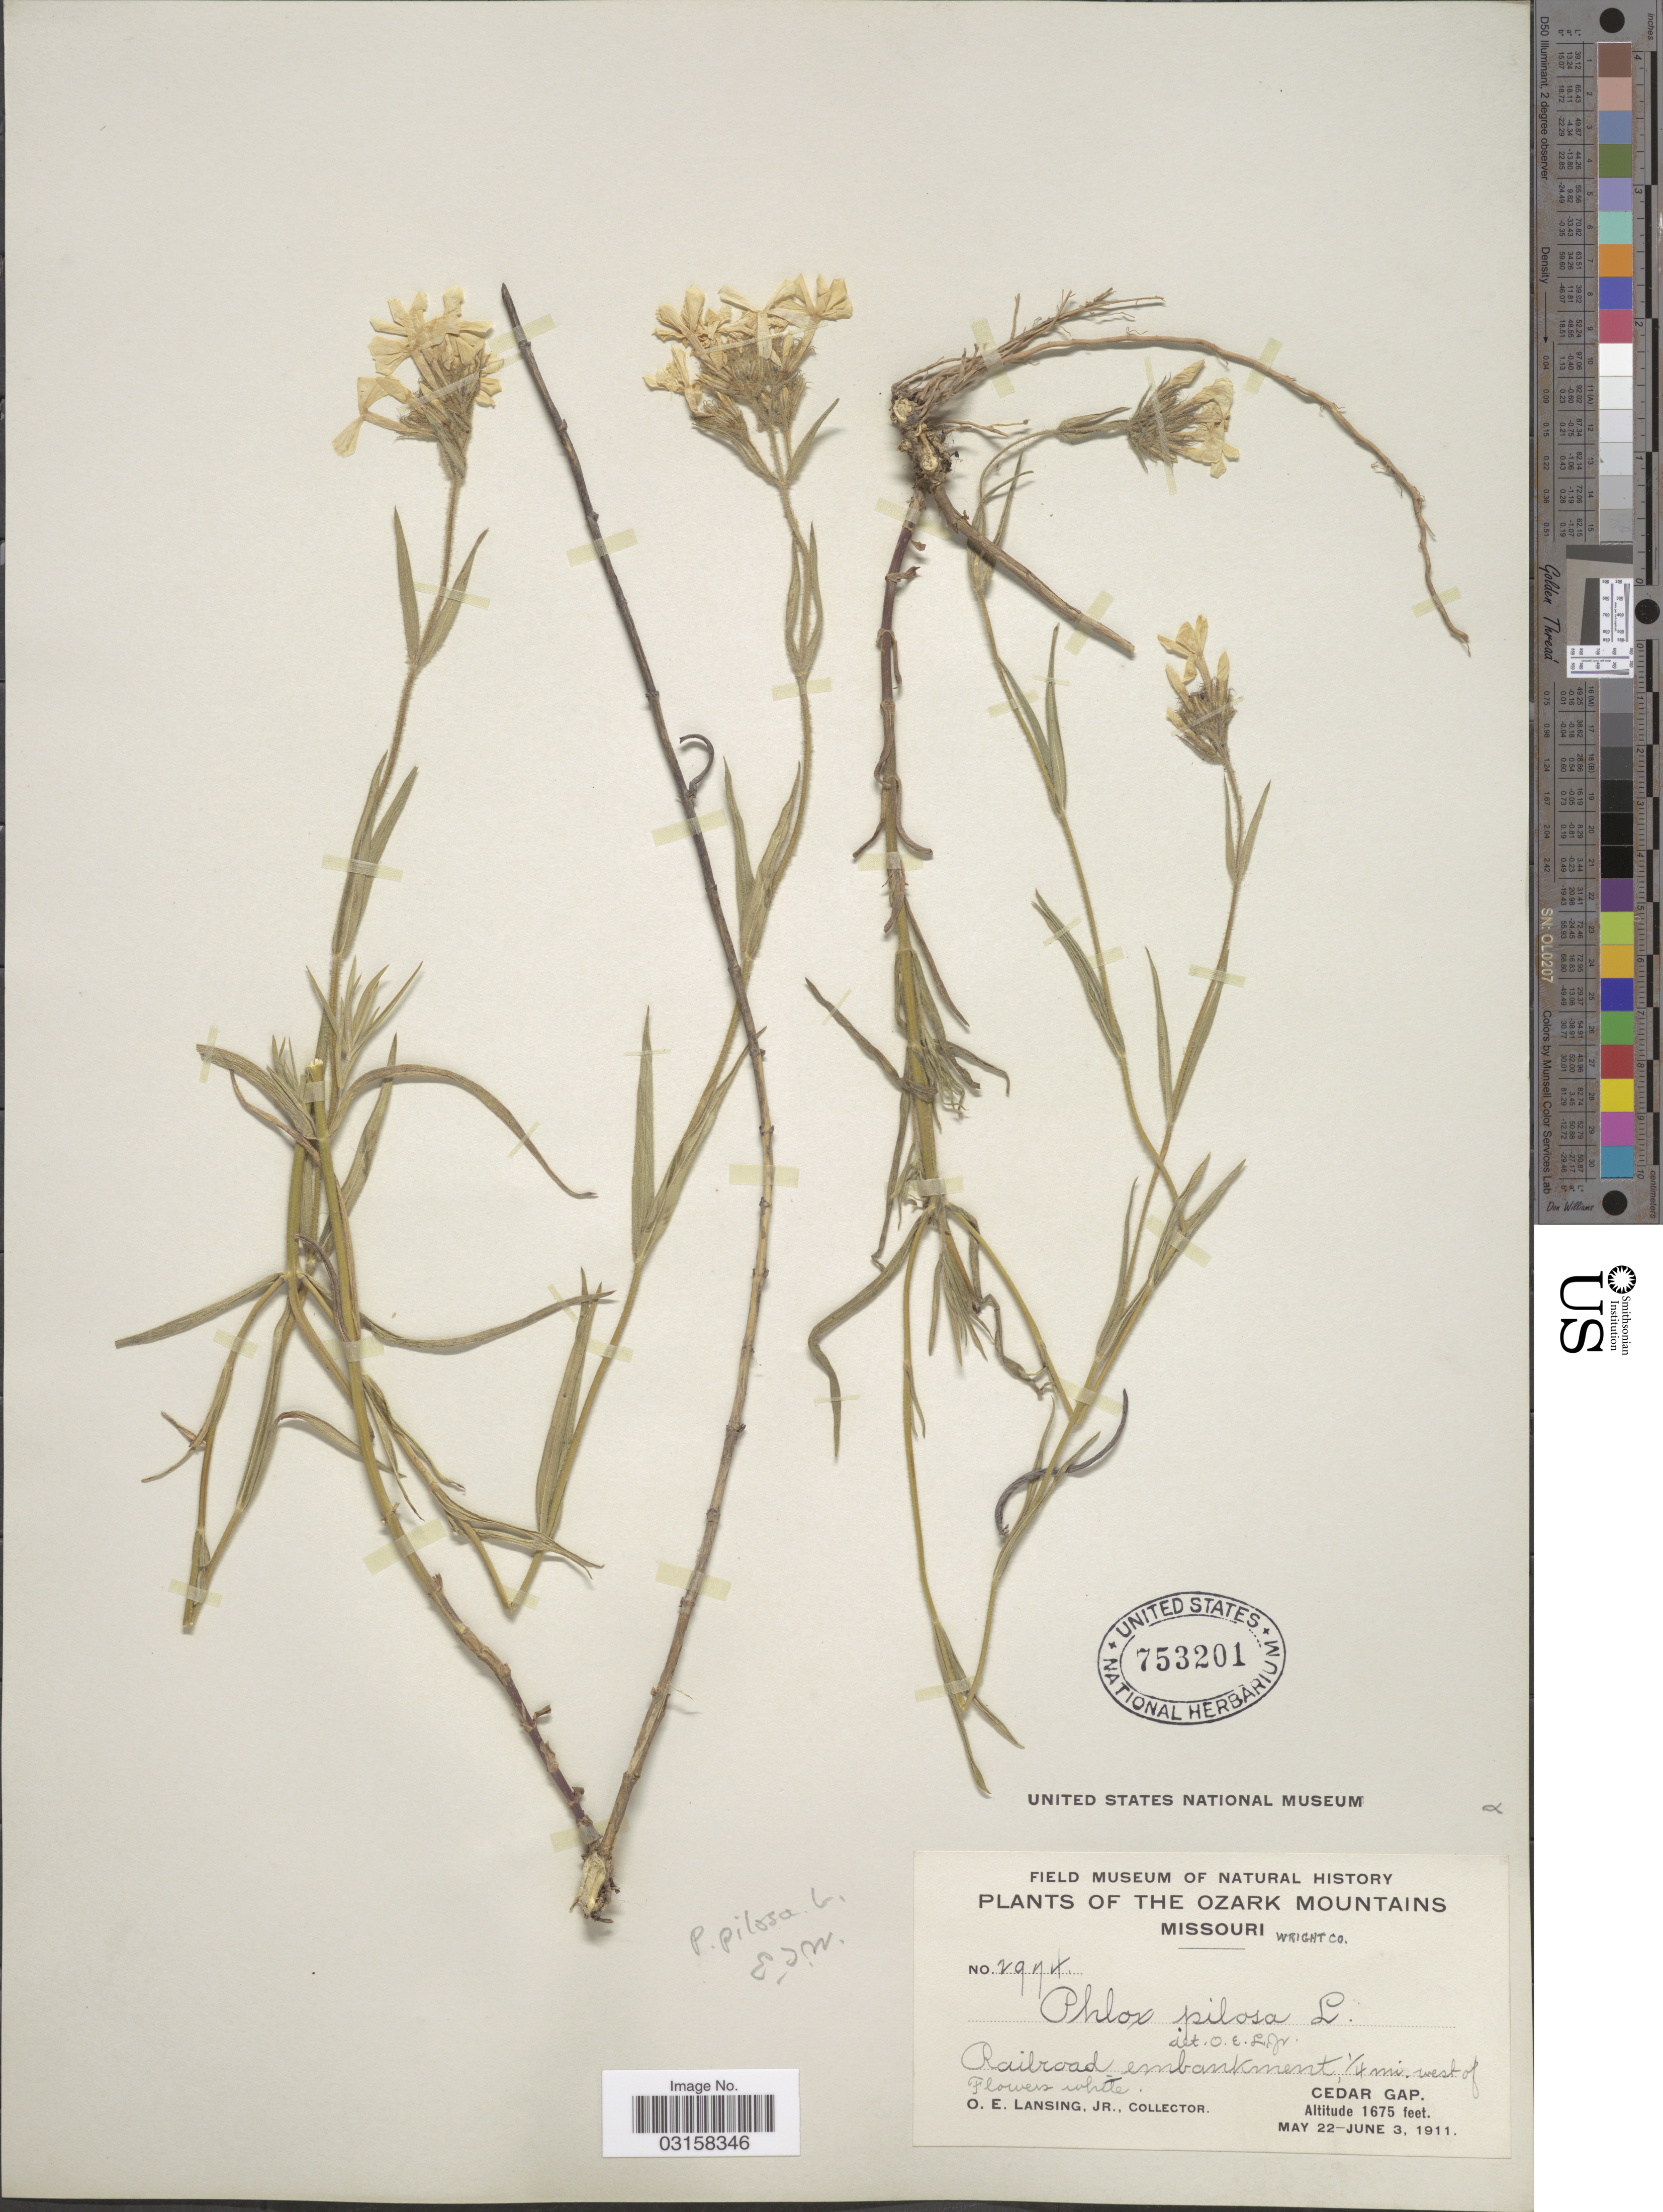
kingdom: Plantae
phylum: Tracheophyta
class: Magnoliopsida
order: Ericales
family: Polemoniaceae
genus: Phlox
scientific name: Phlox pilosa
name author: L.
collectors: O. Lansing Jr.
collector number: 2974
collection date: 1911-05-22/1911-06-03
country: United States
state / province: Missouri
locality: The Ozark Mountains. Wright Co. Railroad embankment, ¼ mi. west of Cedar Gap.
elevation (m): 511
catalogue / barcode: US 753201